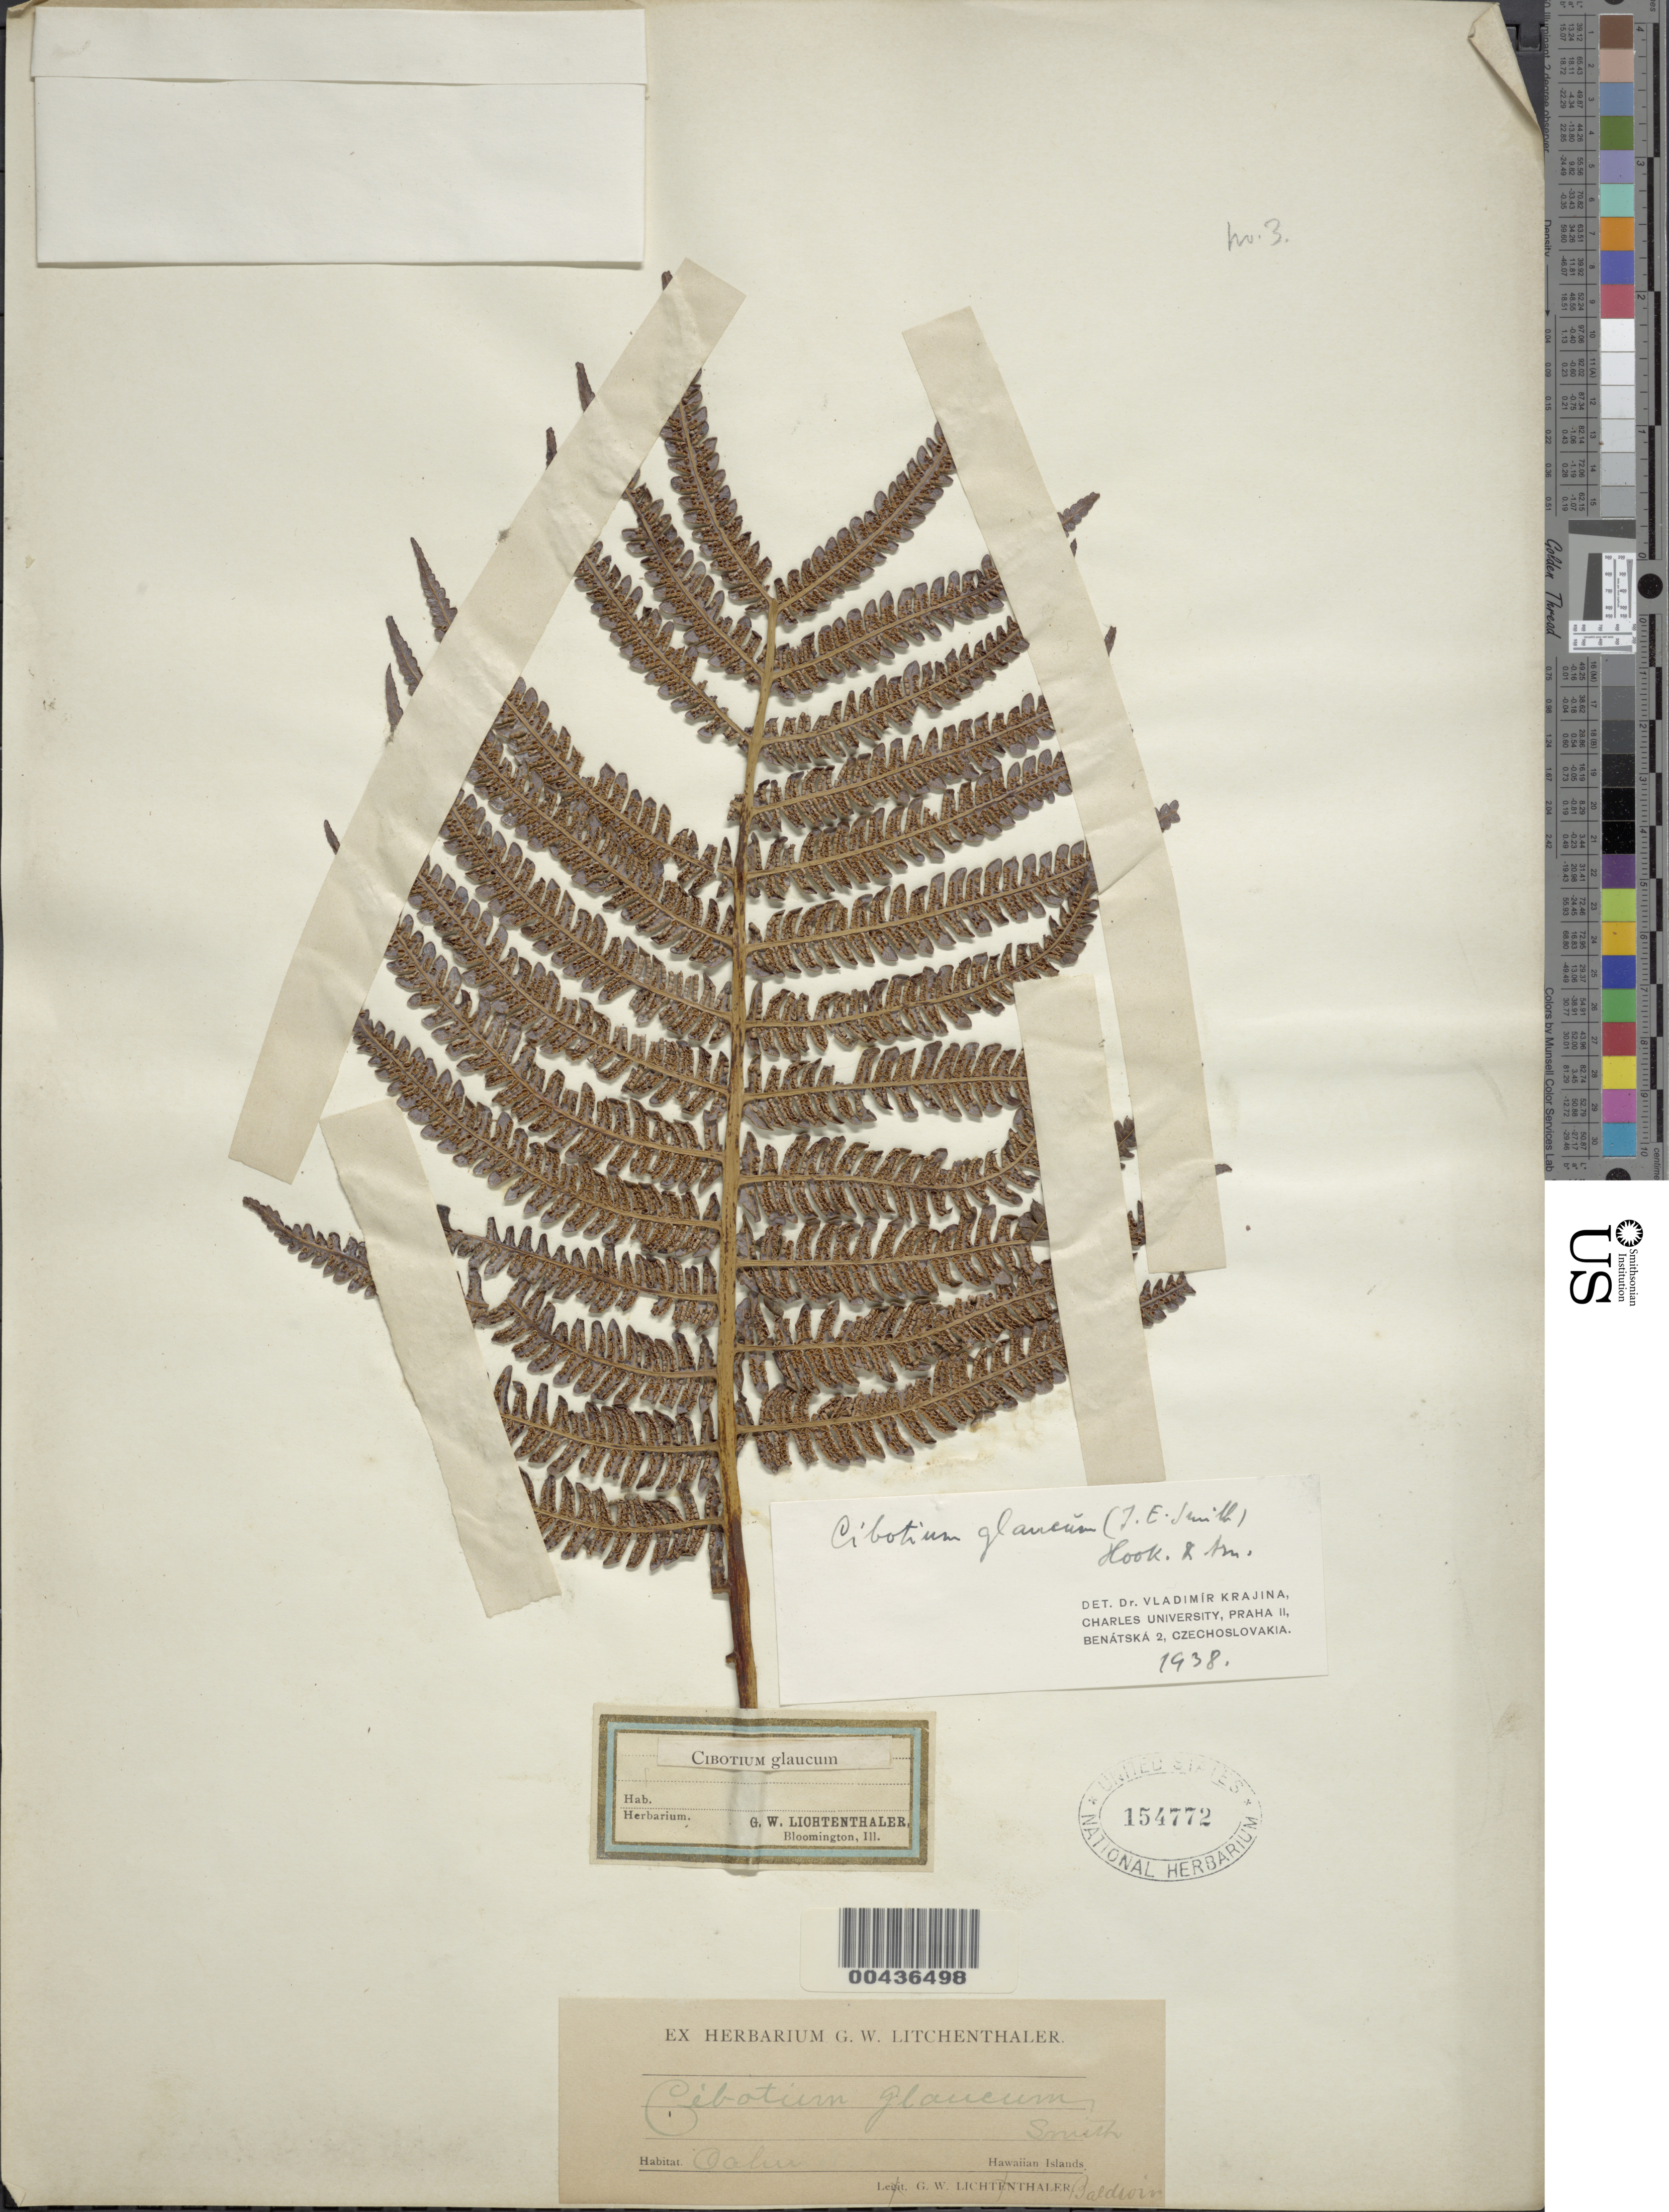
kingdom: Plantae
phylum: Tracheophyta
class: Polypodiopsida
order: Cyatheales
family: Cibotiaceae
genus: Cibotium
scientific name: Cibotium glaucum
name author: (Sm.) Hook. & Arn.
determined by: Krajina, V. J.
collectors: G. Lichtenthaler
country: United States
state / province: Hawaii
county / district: Kauai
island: Kaua'i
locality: Hawaiian Islands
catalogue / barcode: US 154772